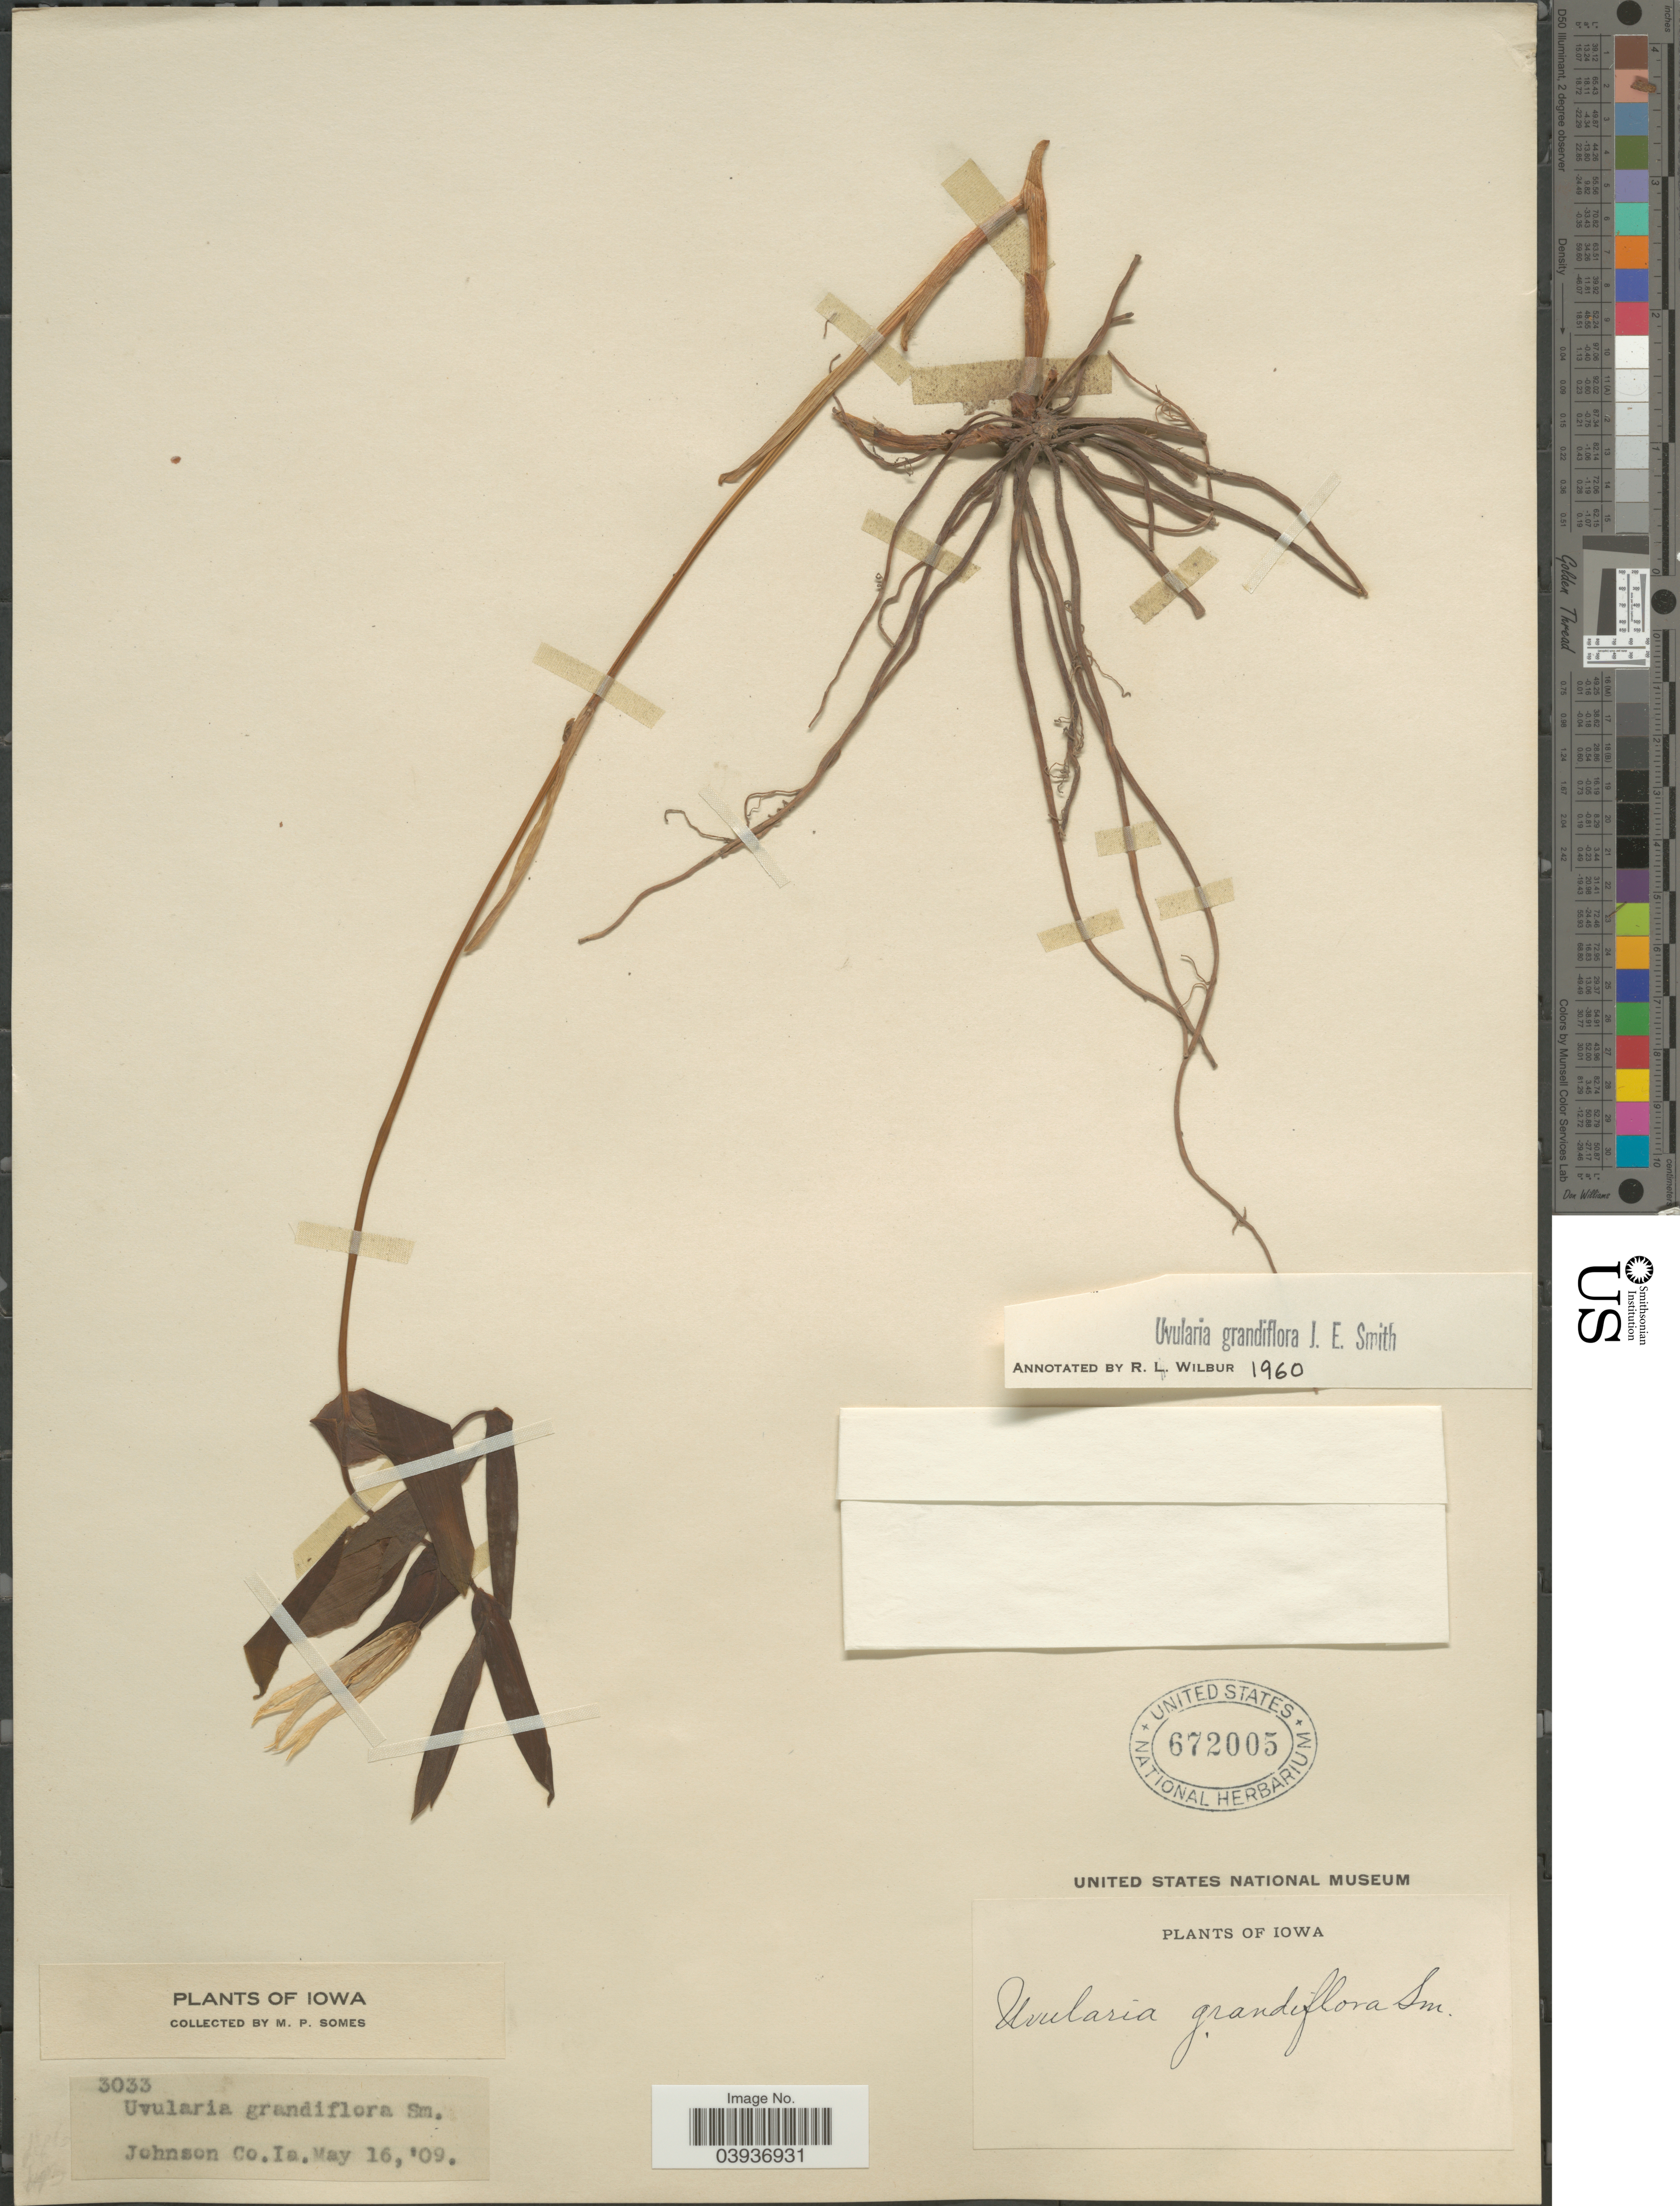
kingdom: Plantae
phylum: Tracheophyta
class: Liliopsida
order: Liliales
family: Colchicaceae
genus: Uvularia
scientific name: Uvularia grandiflora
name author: Sm.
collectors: M. Somes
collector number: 3033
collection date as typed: Transcribed d/m/y: 16/5/9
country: United States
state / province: Iowa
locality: Johnson Co.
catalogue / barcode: US 672005